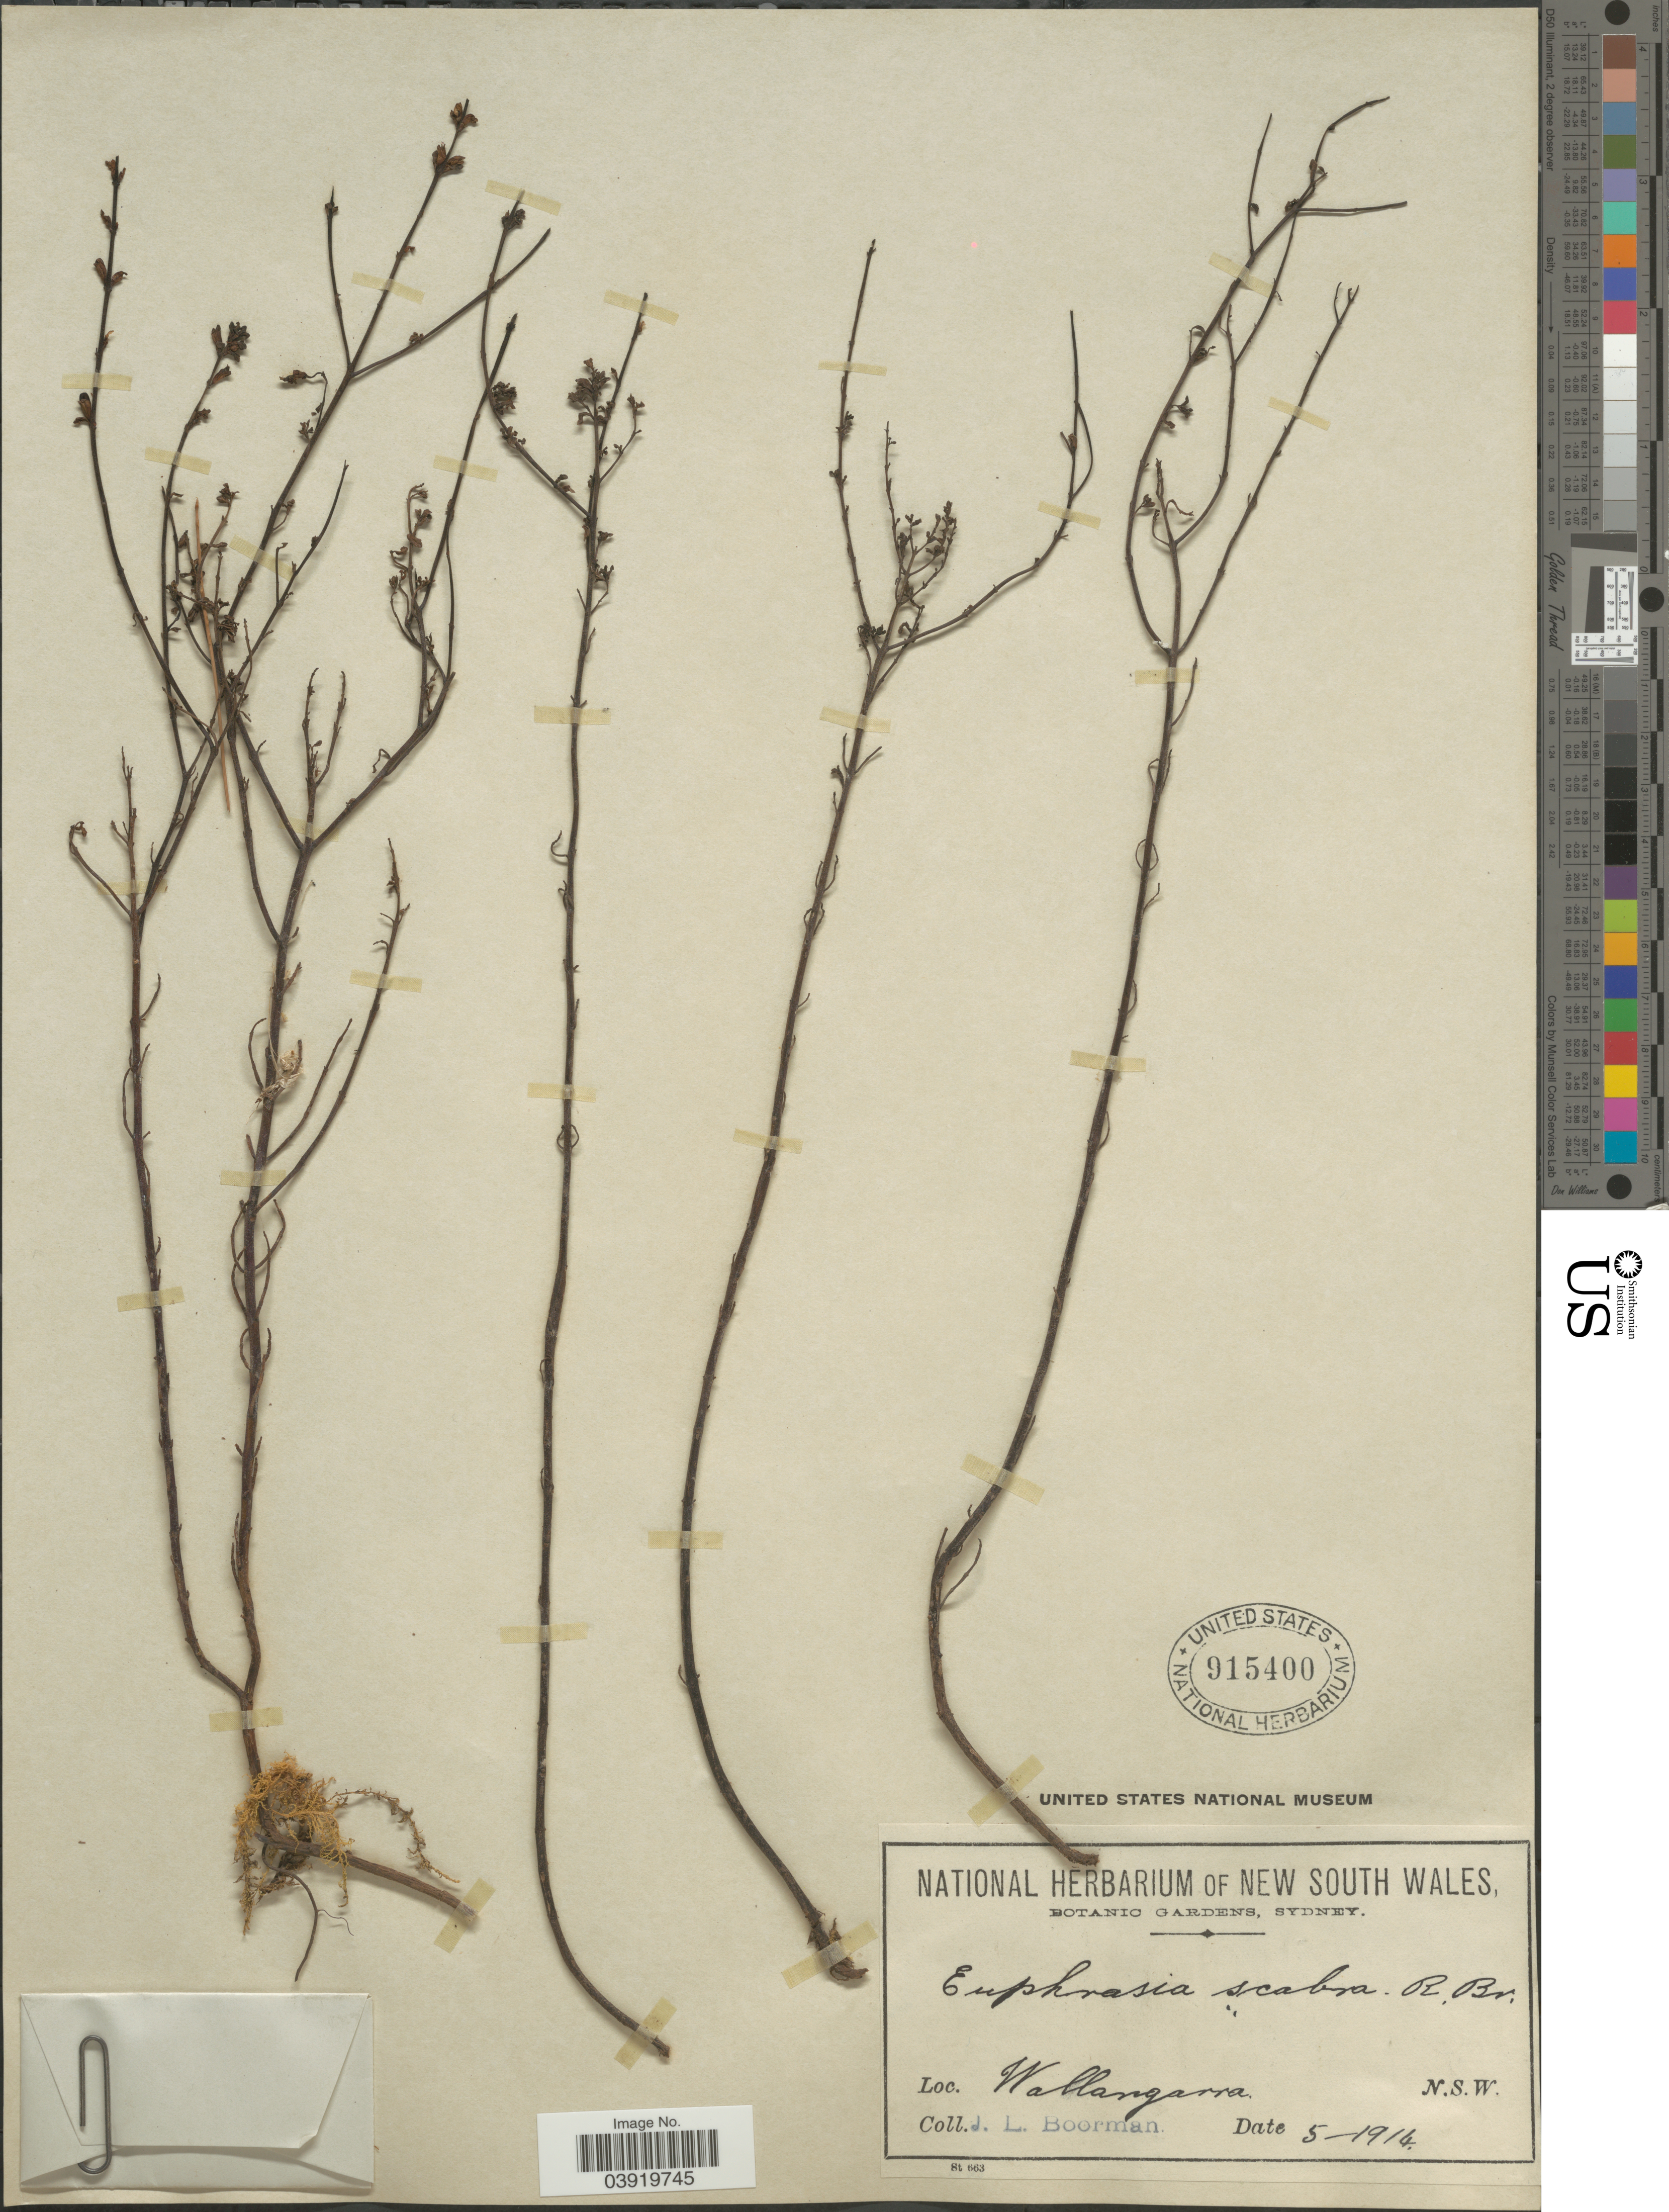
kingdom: Plantae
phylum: Tracheophyta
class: Magnoliopsida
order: Lamiales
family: Orobanchaceae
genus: Euphrasia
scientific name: Euphrasia scabra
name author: R. Br.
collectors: J. Boorman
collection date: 1914-05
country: Australia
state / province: New South Wales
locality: Wallargarra.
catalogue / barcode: US 915400